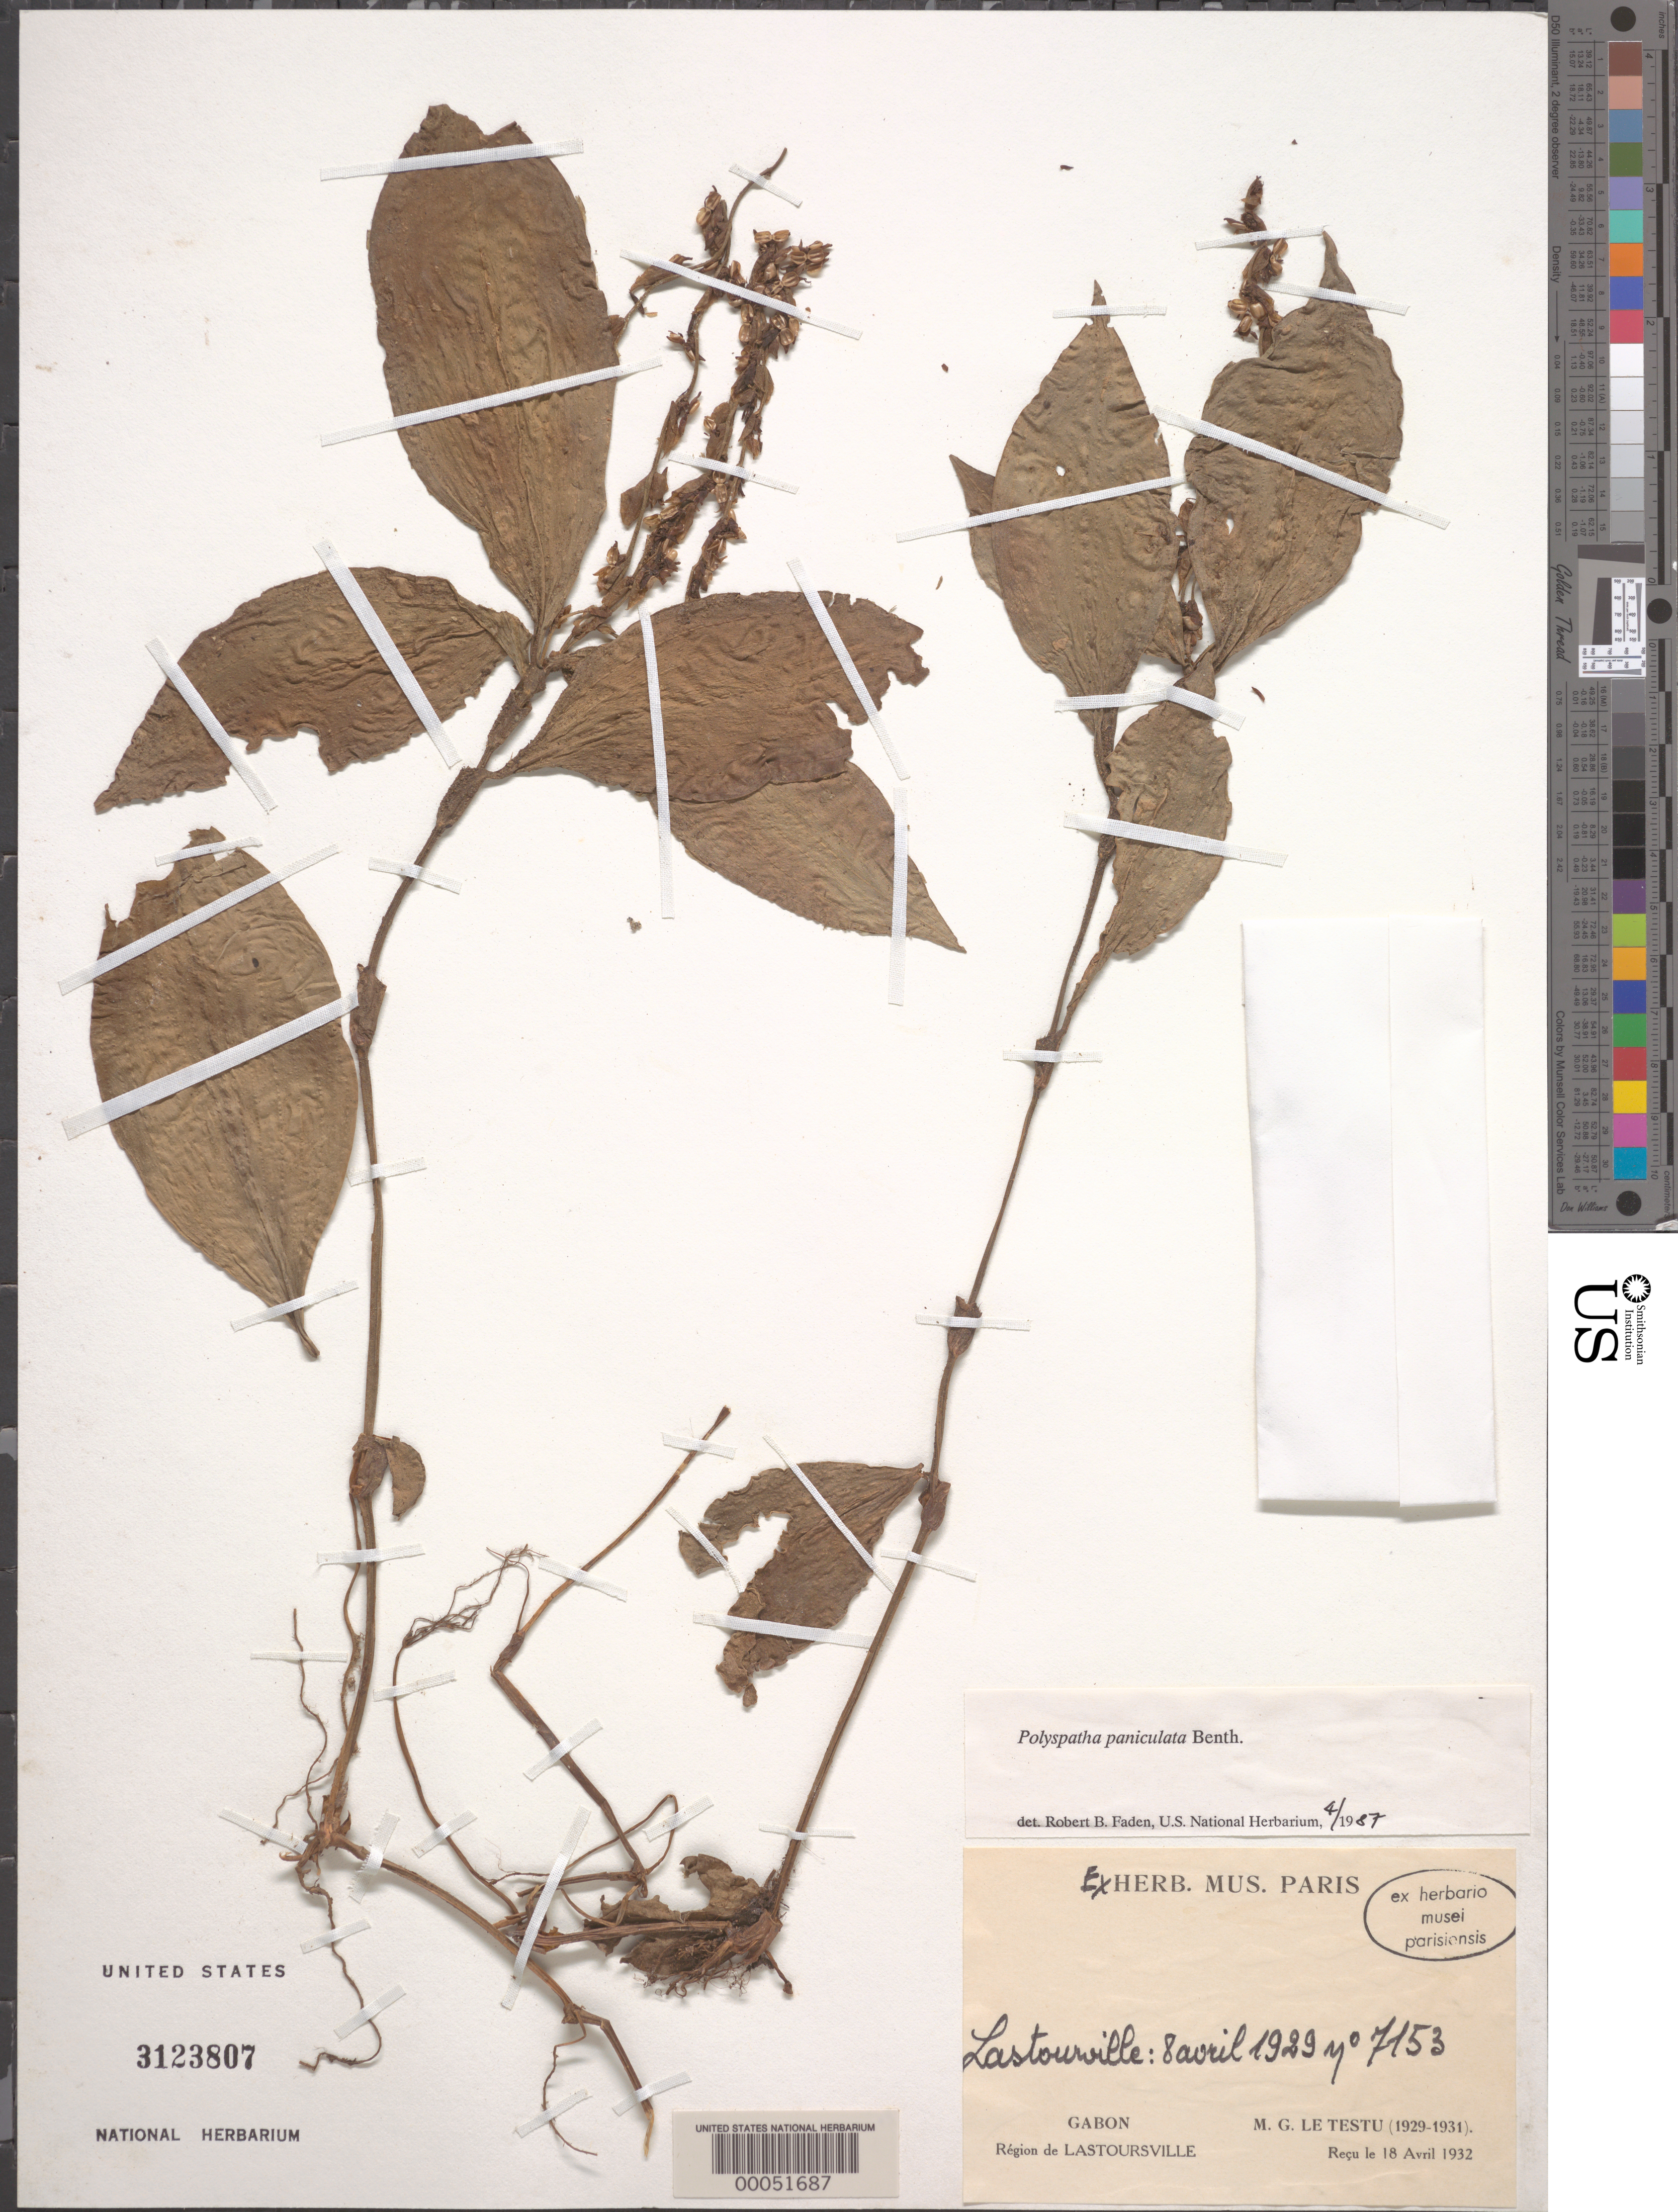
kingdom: Plantae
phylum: Tracheophyta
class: Liliopsida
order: Commelinales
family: Commelinaceae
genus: Polyspatha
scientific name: Polyspatha paniculata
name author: Benth.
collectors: G. Le Testu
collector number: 7153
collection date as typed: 08 Apr 1929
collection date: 1929-04-08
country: Gabon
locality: Lastoursville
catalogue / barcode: US 3123807